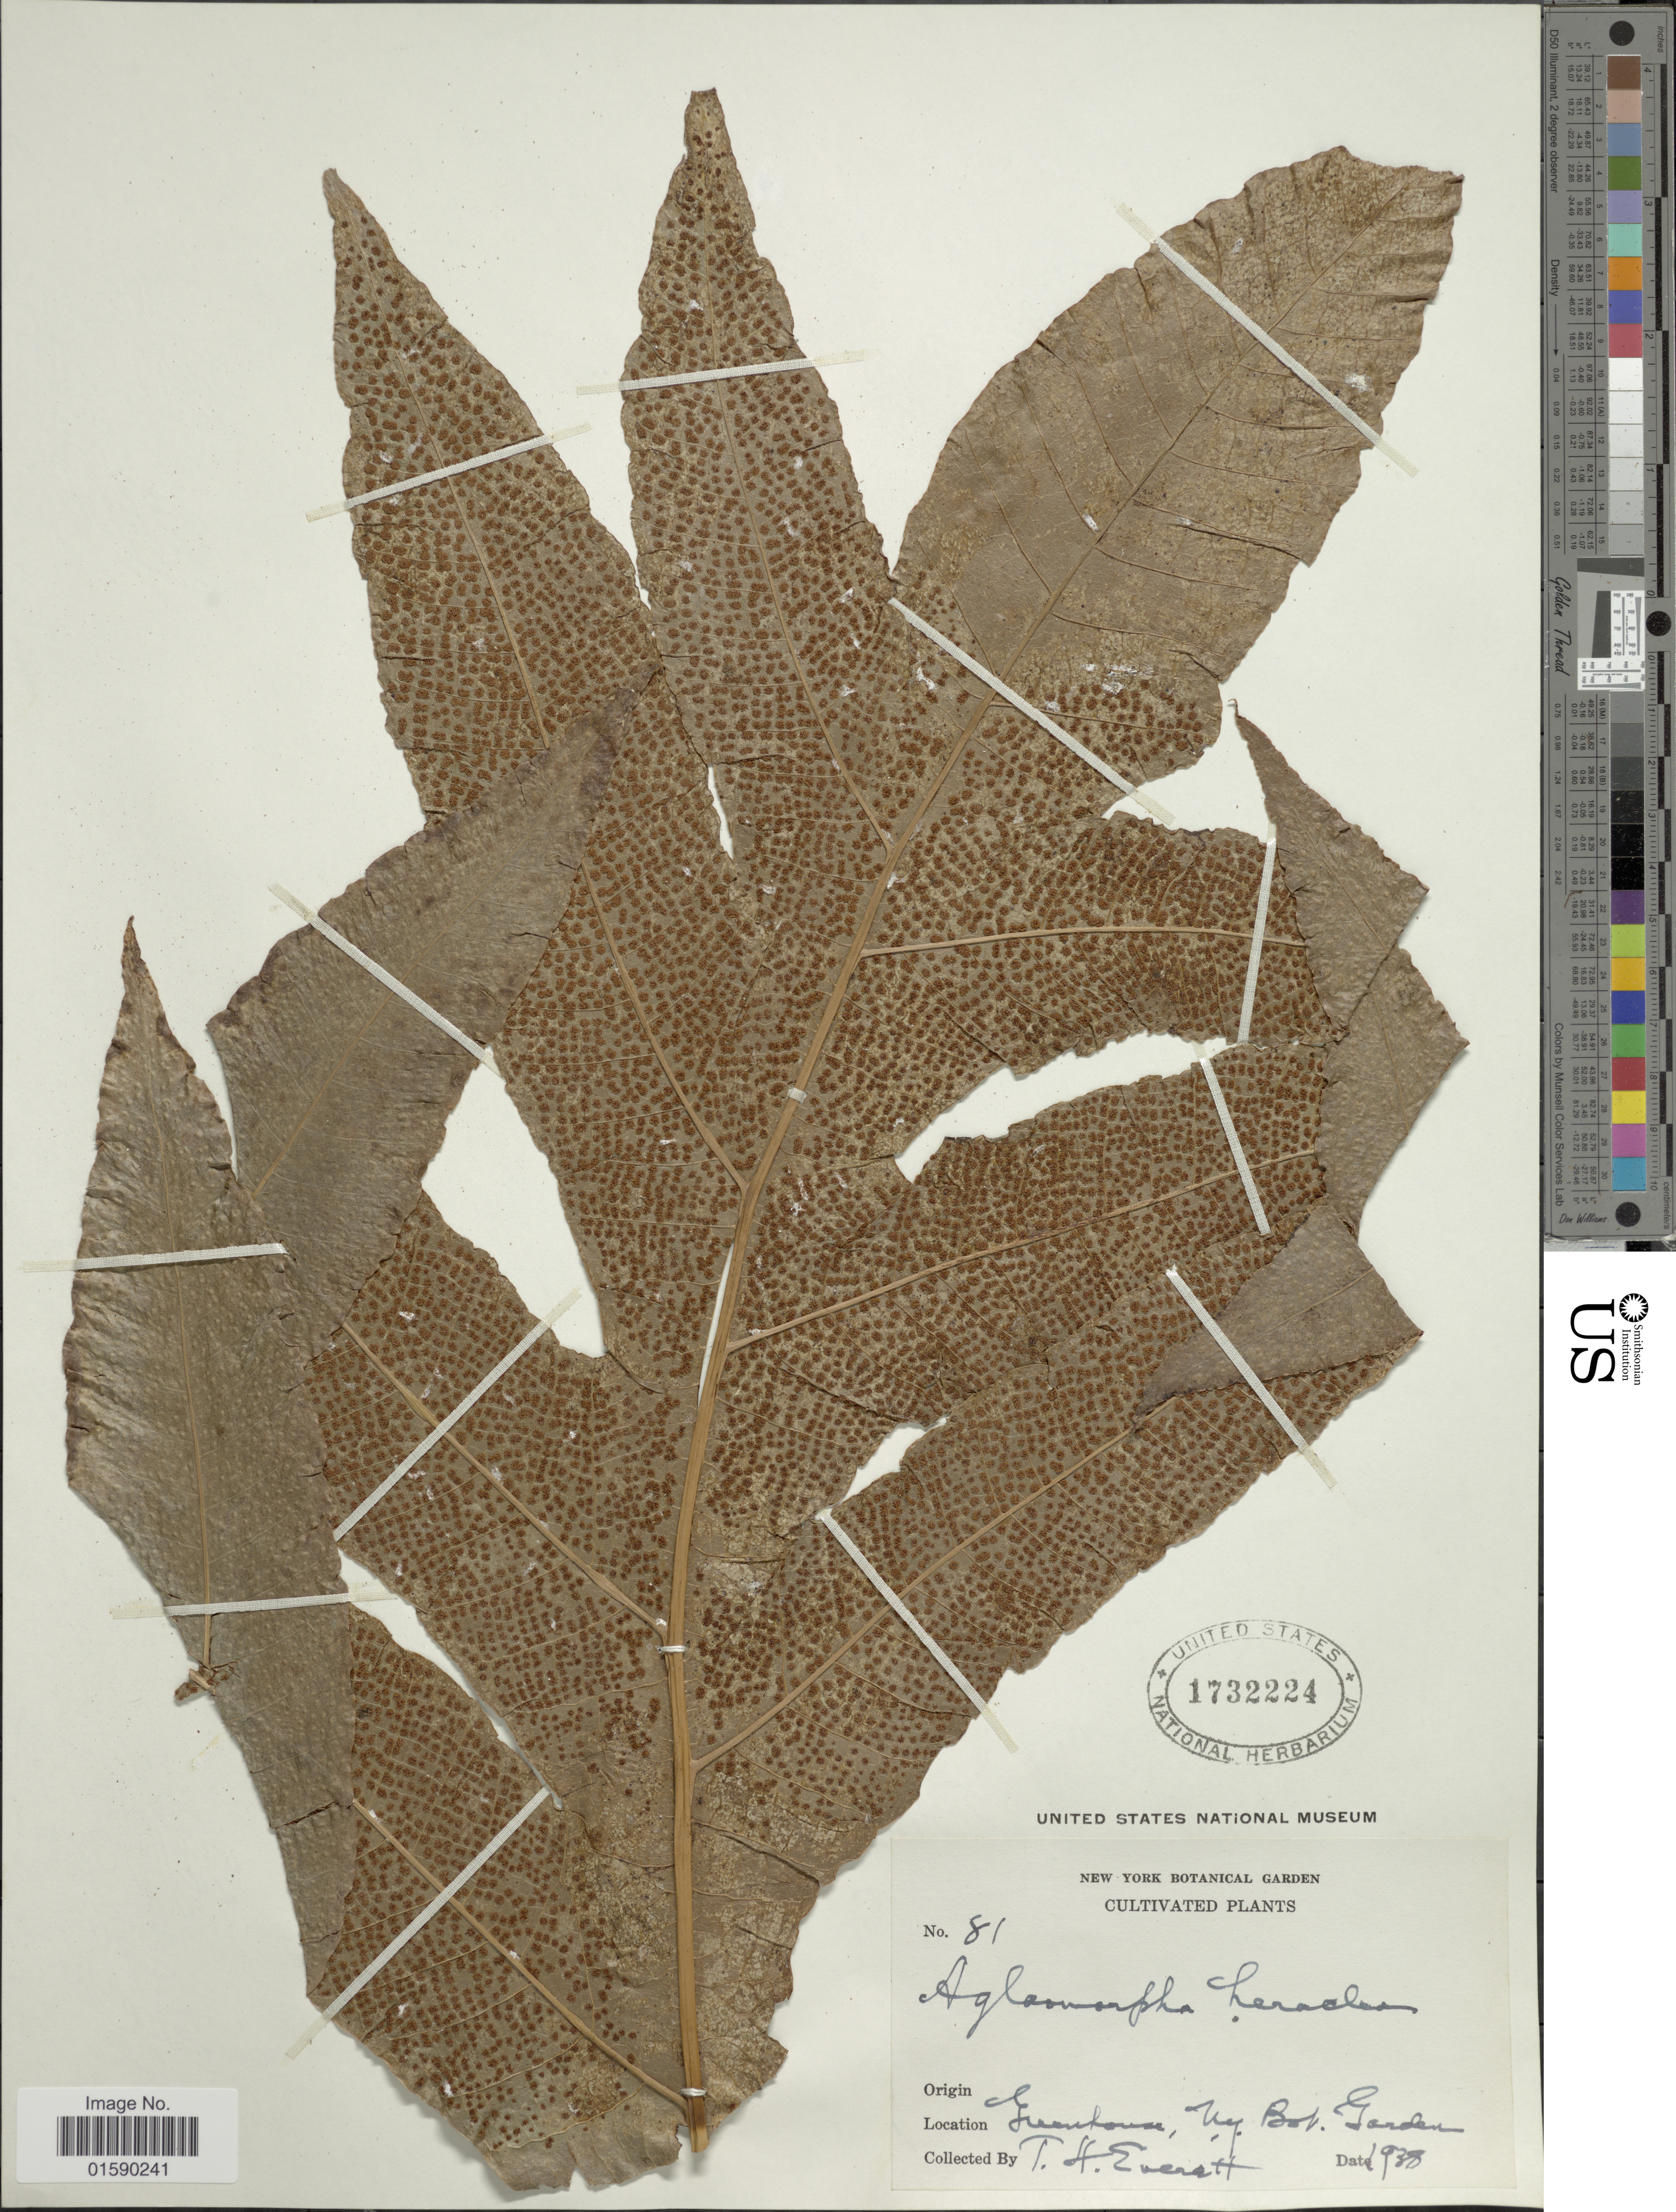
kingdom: Plantae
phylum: Tracheophyta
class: Polypodiopsida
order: Polypodiales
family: Polypodiaceae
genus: Aglaomorpha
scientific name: Aglaomorpha heraclea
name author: (Kunze) Copel.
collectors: T. Everett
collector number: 81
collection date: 1938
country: United States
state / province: New York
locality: Greenhouse, NY. Bot. Garden.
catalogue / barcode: US 1732224